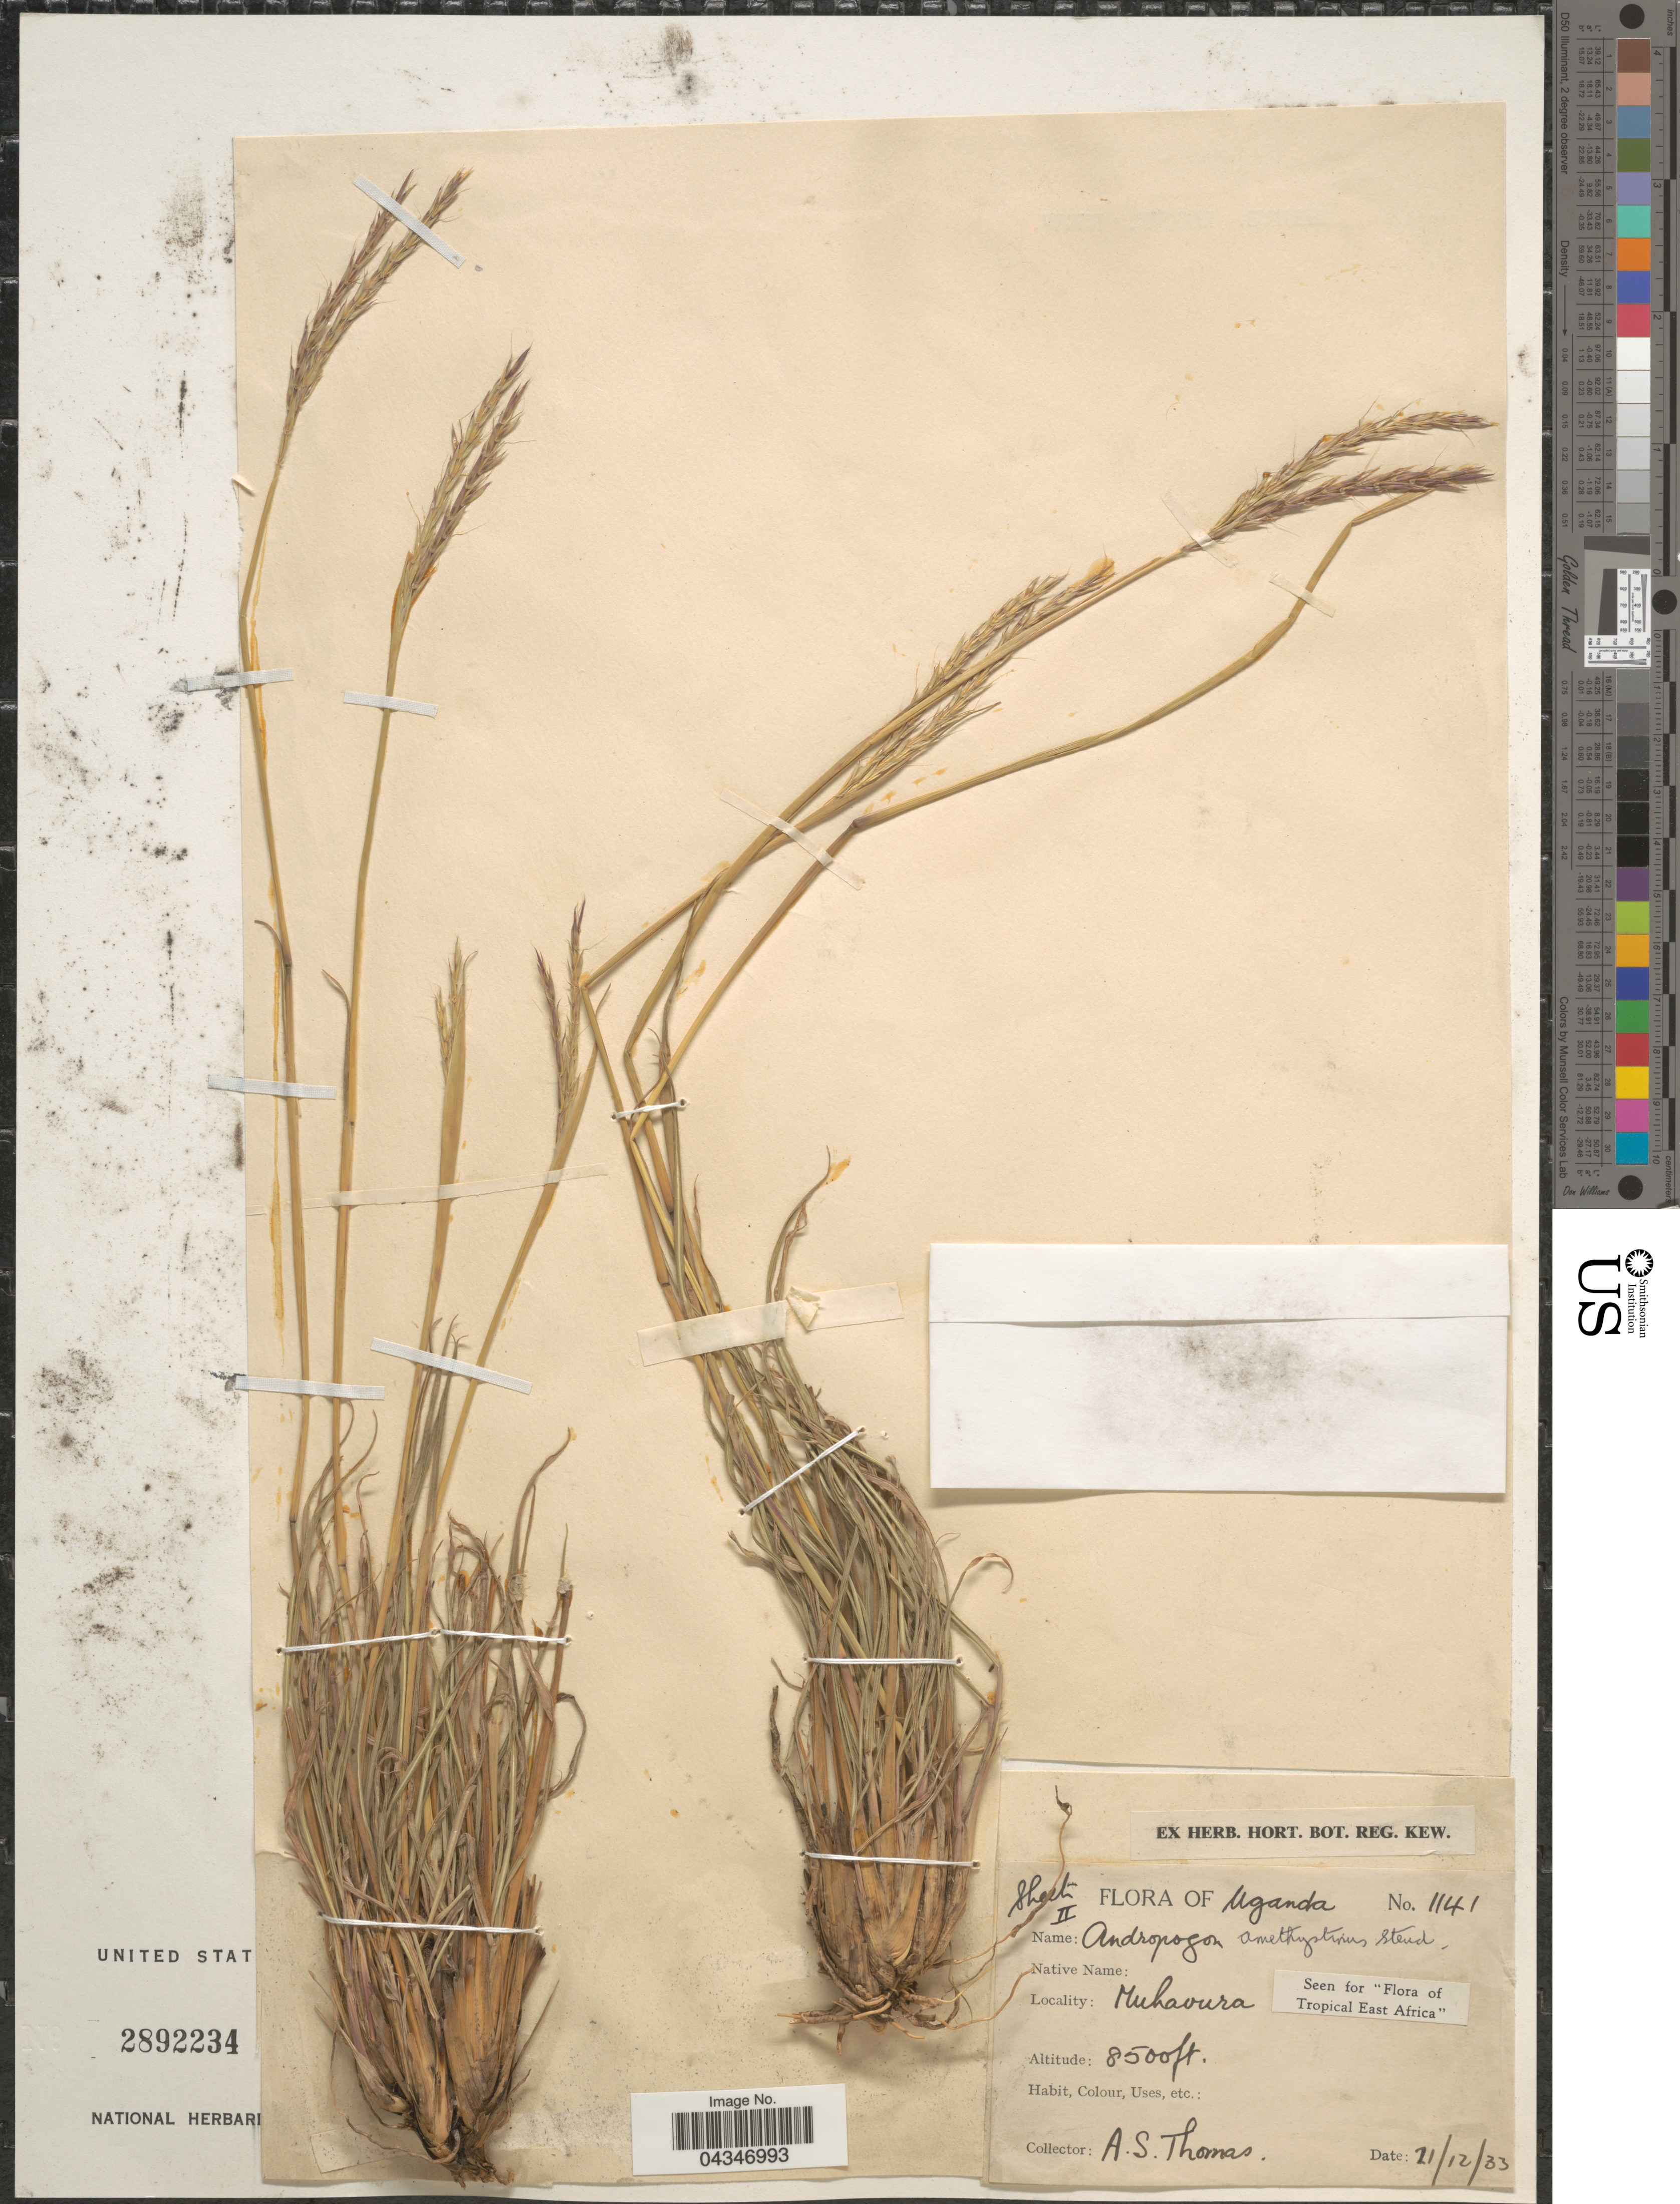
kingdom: Plantae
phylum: Tracheophyta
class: Liliopsida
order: Poales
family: Poaceae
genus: Andropogon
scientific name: Andropogon amethystinus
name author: Steud.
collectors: A. Thomas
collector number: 1141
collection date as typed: Transcribed d/m/y: 21/12/33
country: Uganda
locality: Muhavura.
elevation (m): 2591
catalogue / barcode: US 2892234